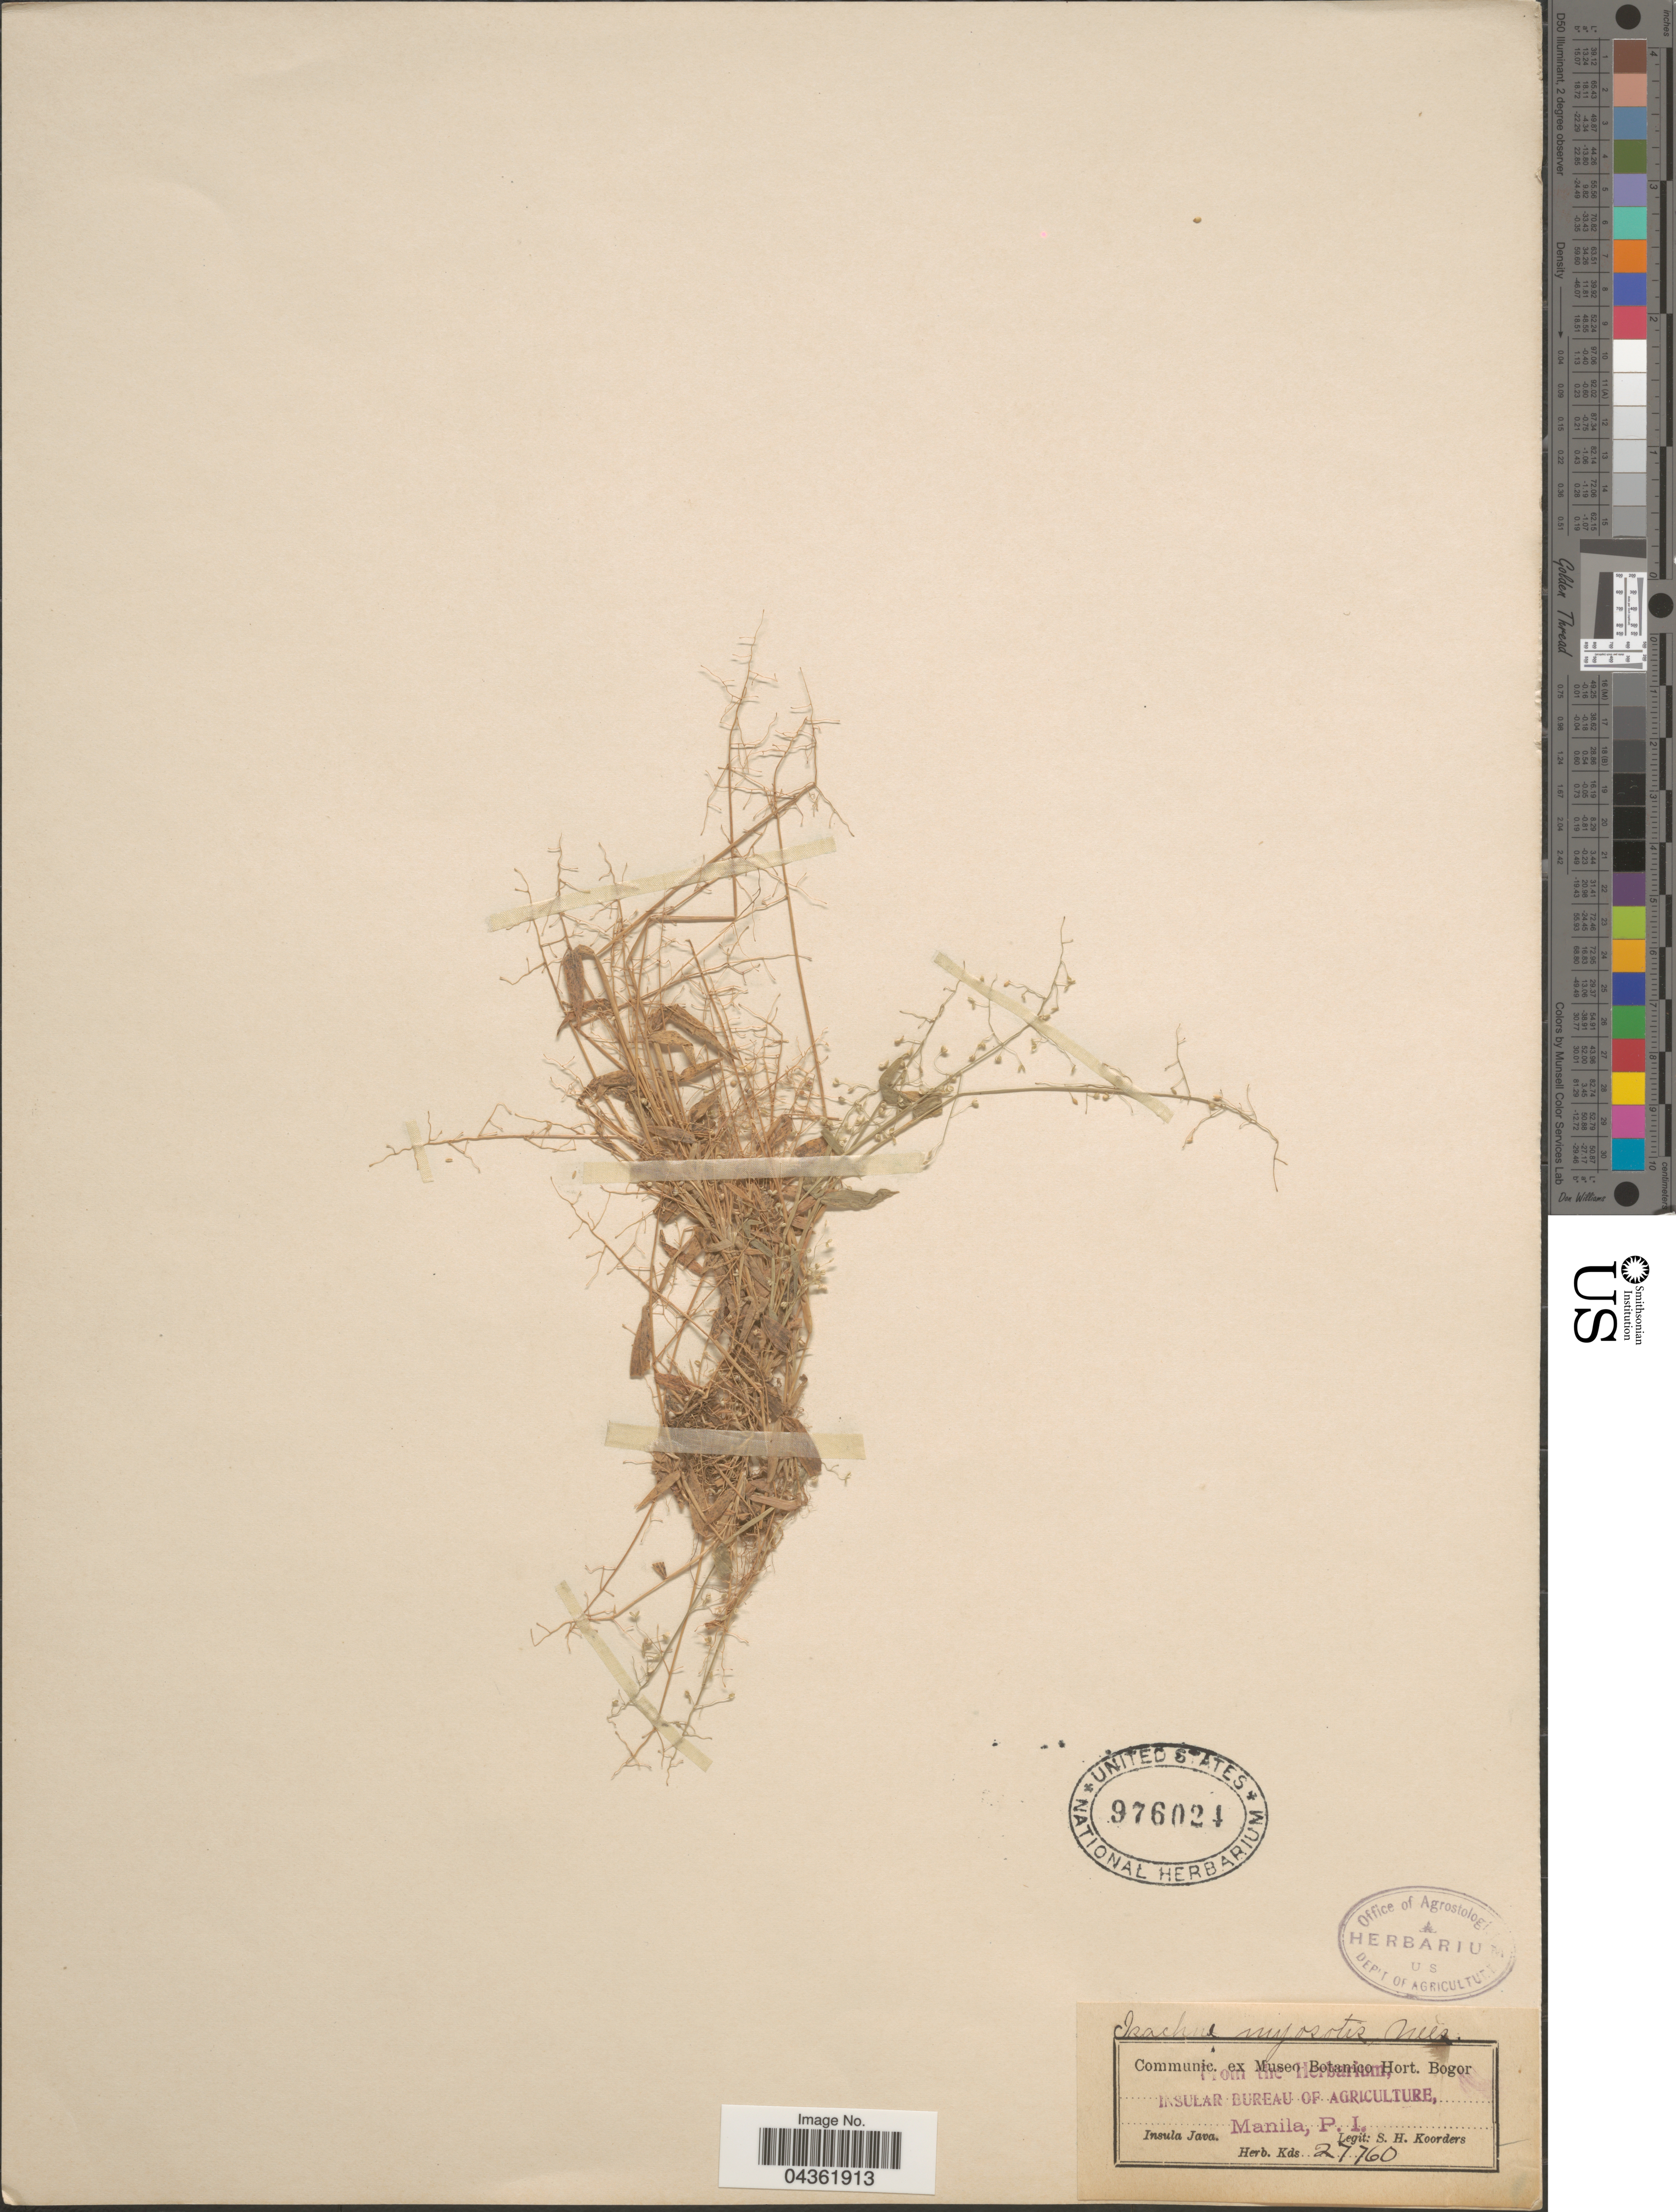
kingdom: Plantae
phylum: Tracheophyta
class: Liliopsida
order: Poales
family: Poaceae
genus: Isachne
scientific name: Isachne myosotis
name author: Nees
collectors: S. H. Koorders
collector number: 27760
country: Indonesia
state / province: Java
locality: Insula Java.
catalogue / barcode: US 976024